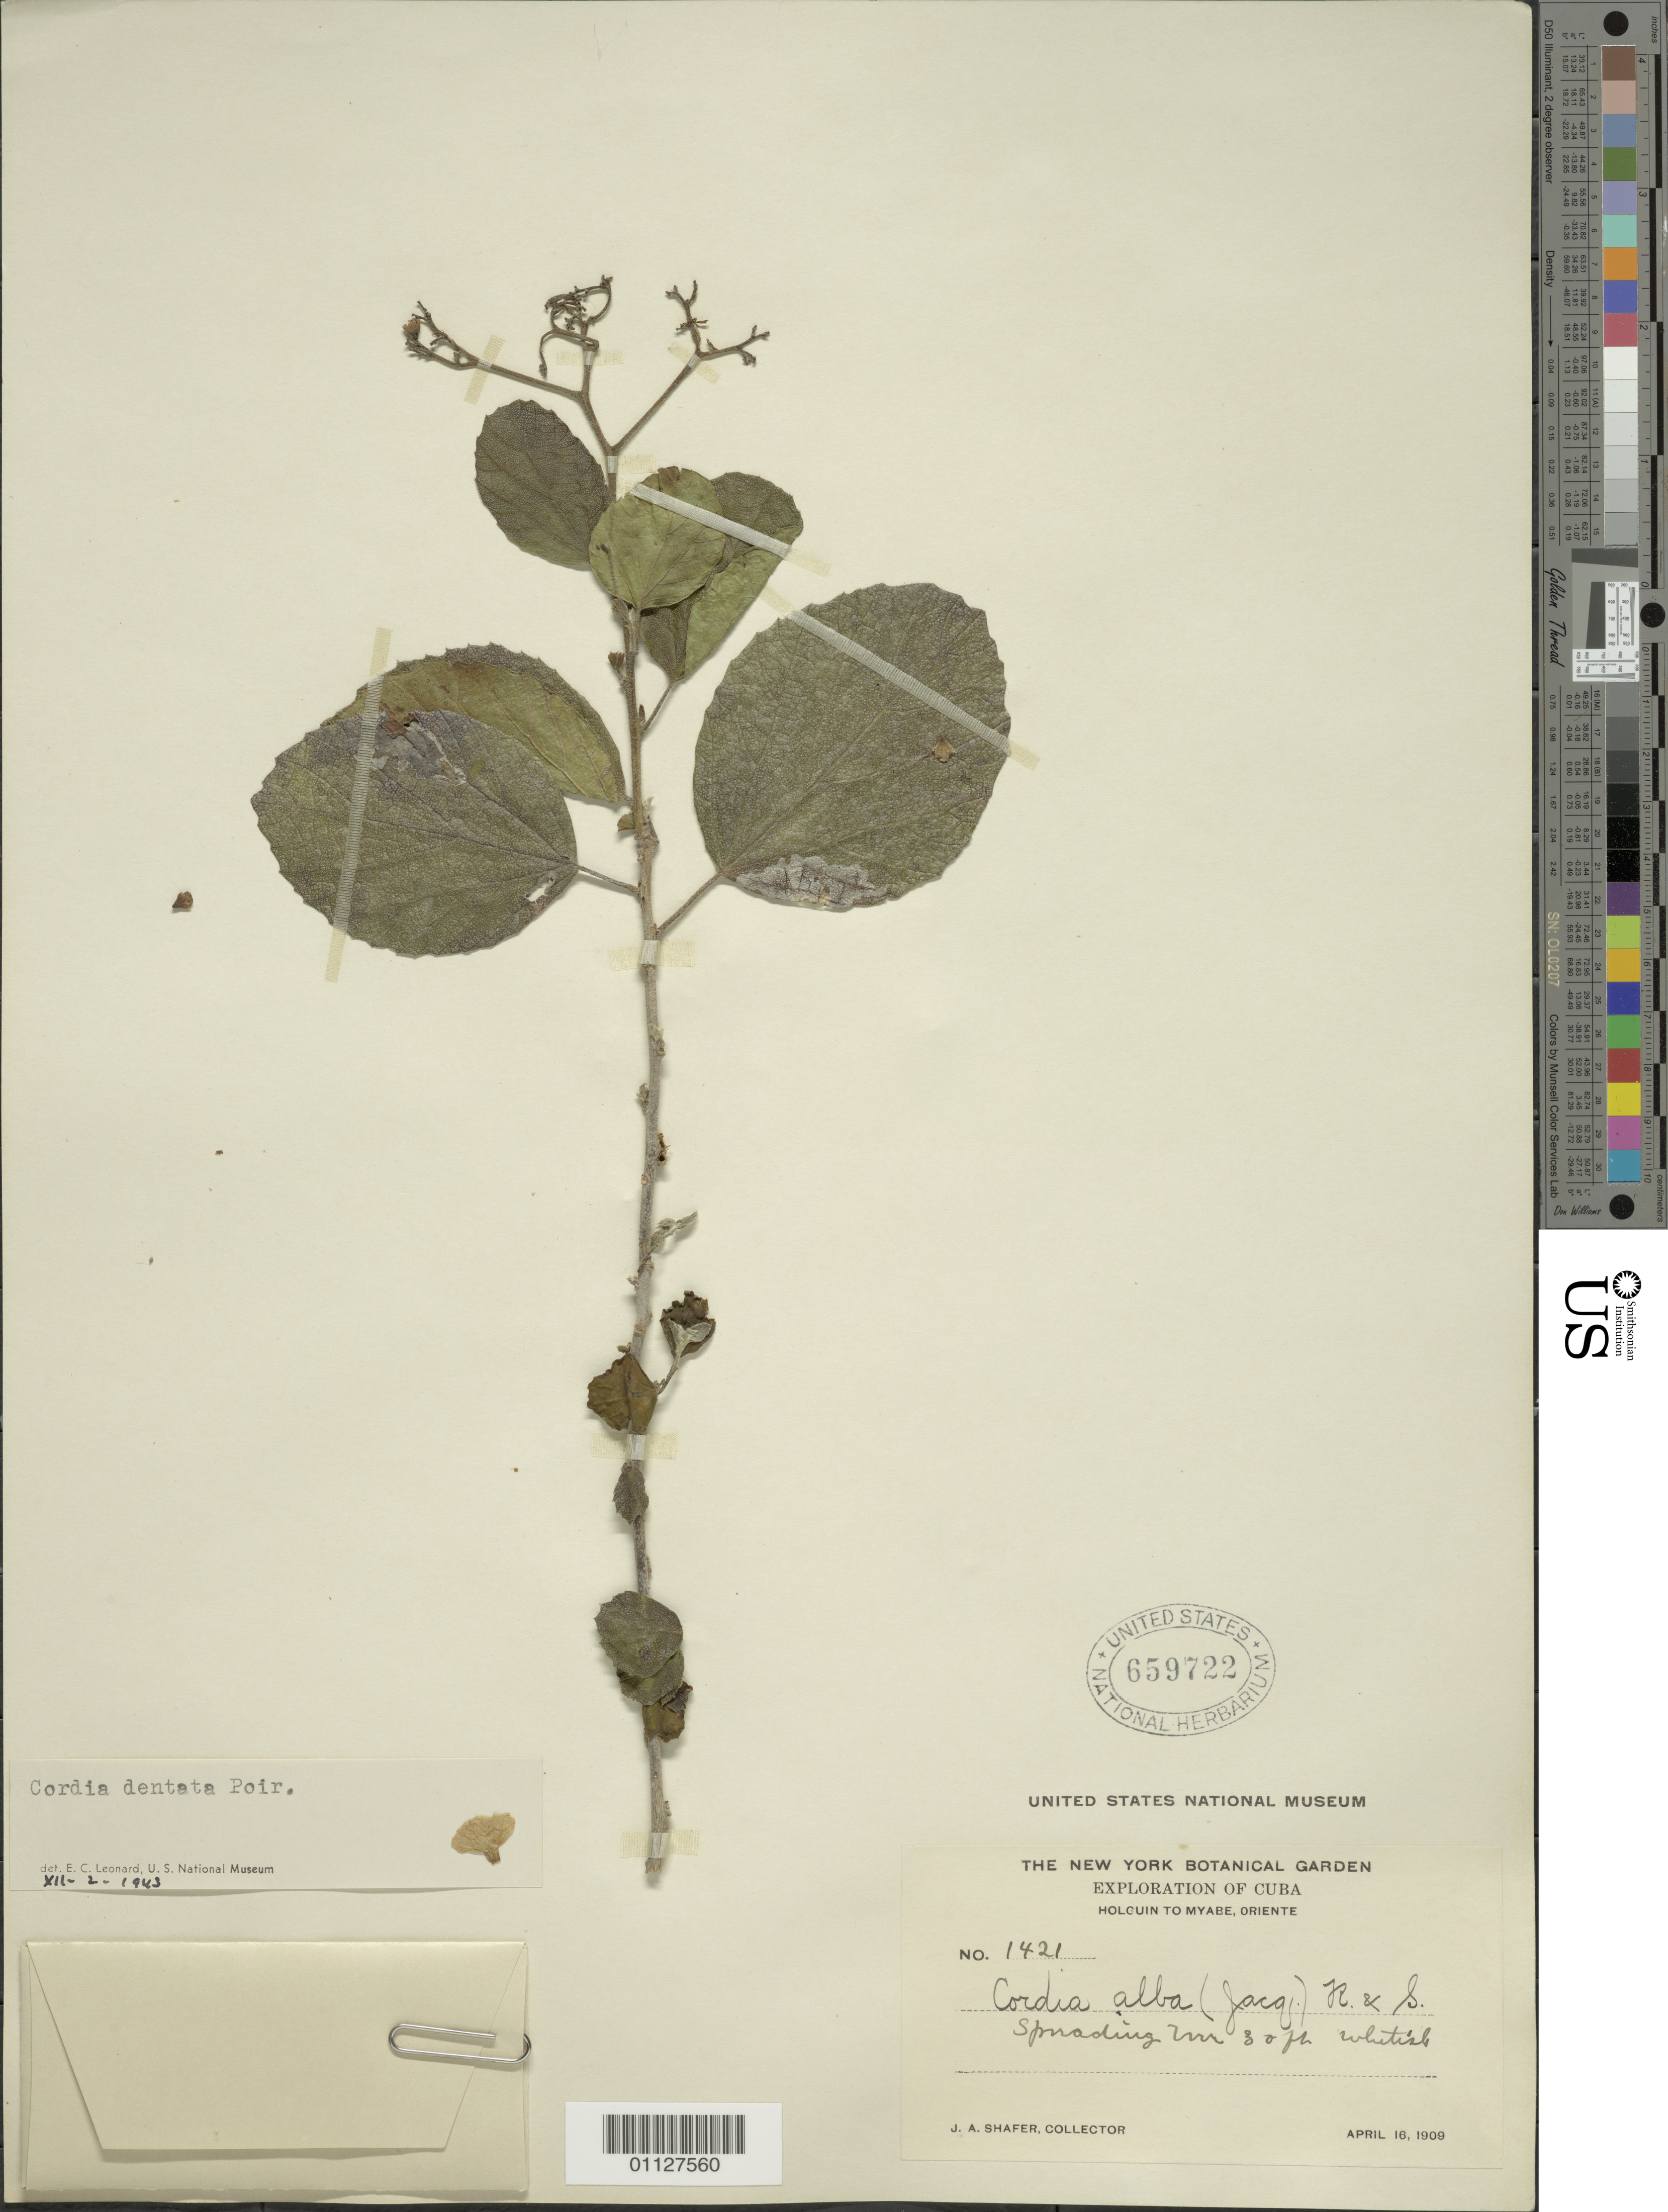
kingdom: Plantae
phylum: Tracheophyta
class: Magnoliopsida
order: Boraginales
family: Cordiaceae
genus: Cordia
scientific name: Cordia dentata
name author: Poir.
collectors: J. A. Shafer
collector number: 1421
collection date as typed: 16 Apr 1909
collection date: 1909-04-16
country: Cuba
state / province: Holguín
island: Cuba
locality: Holguin to Myabe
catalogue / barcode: US 659722